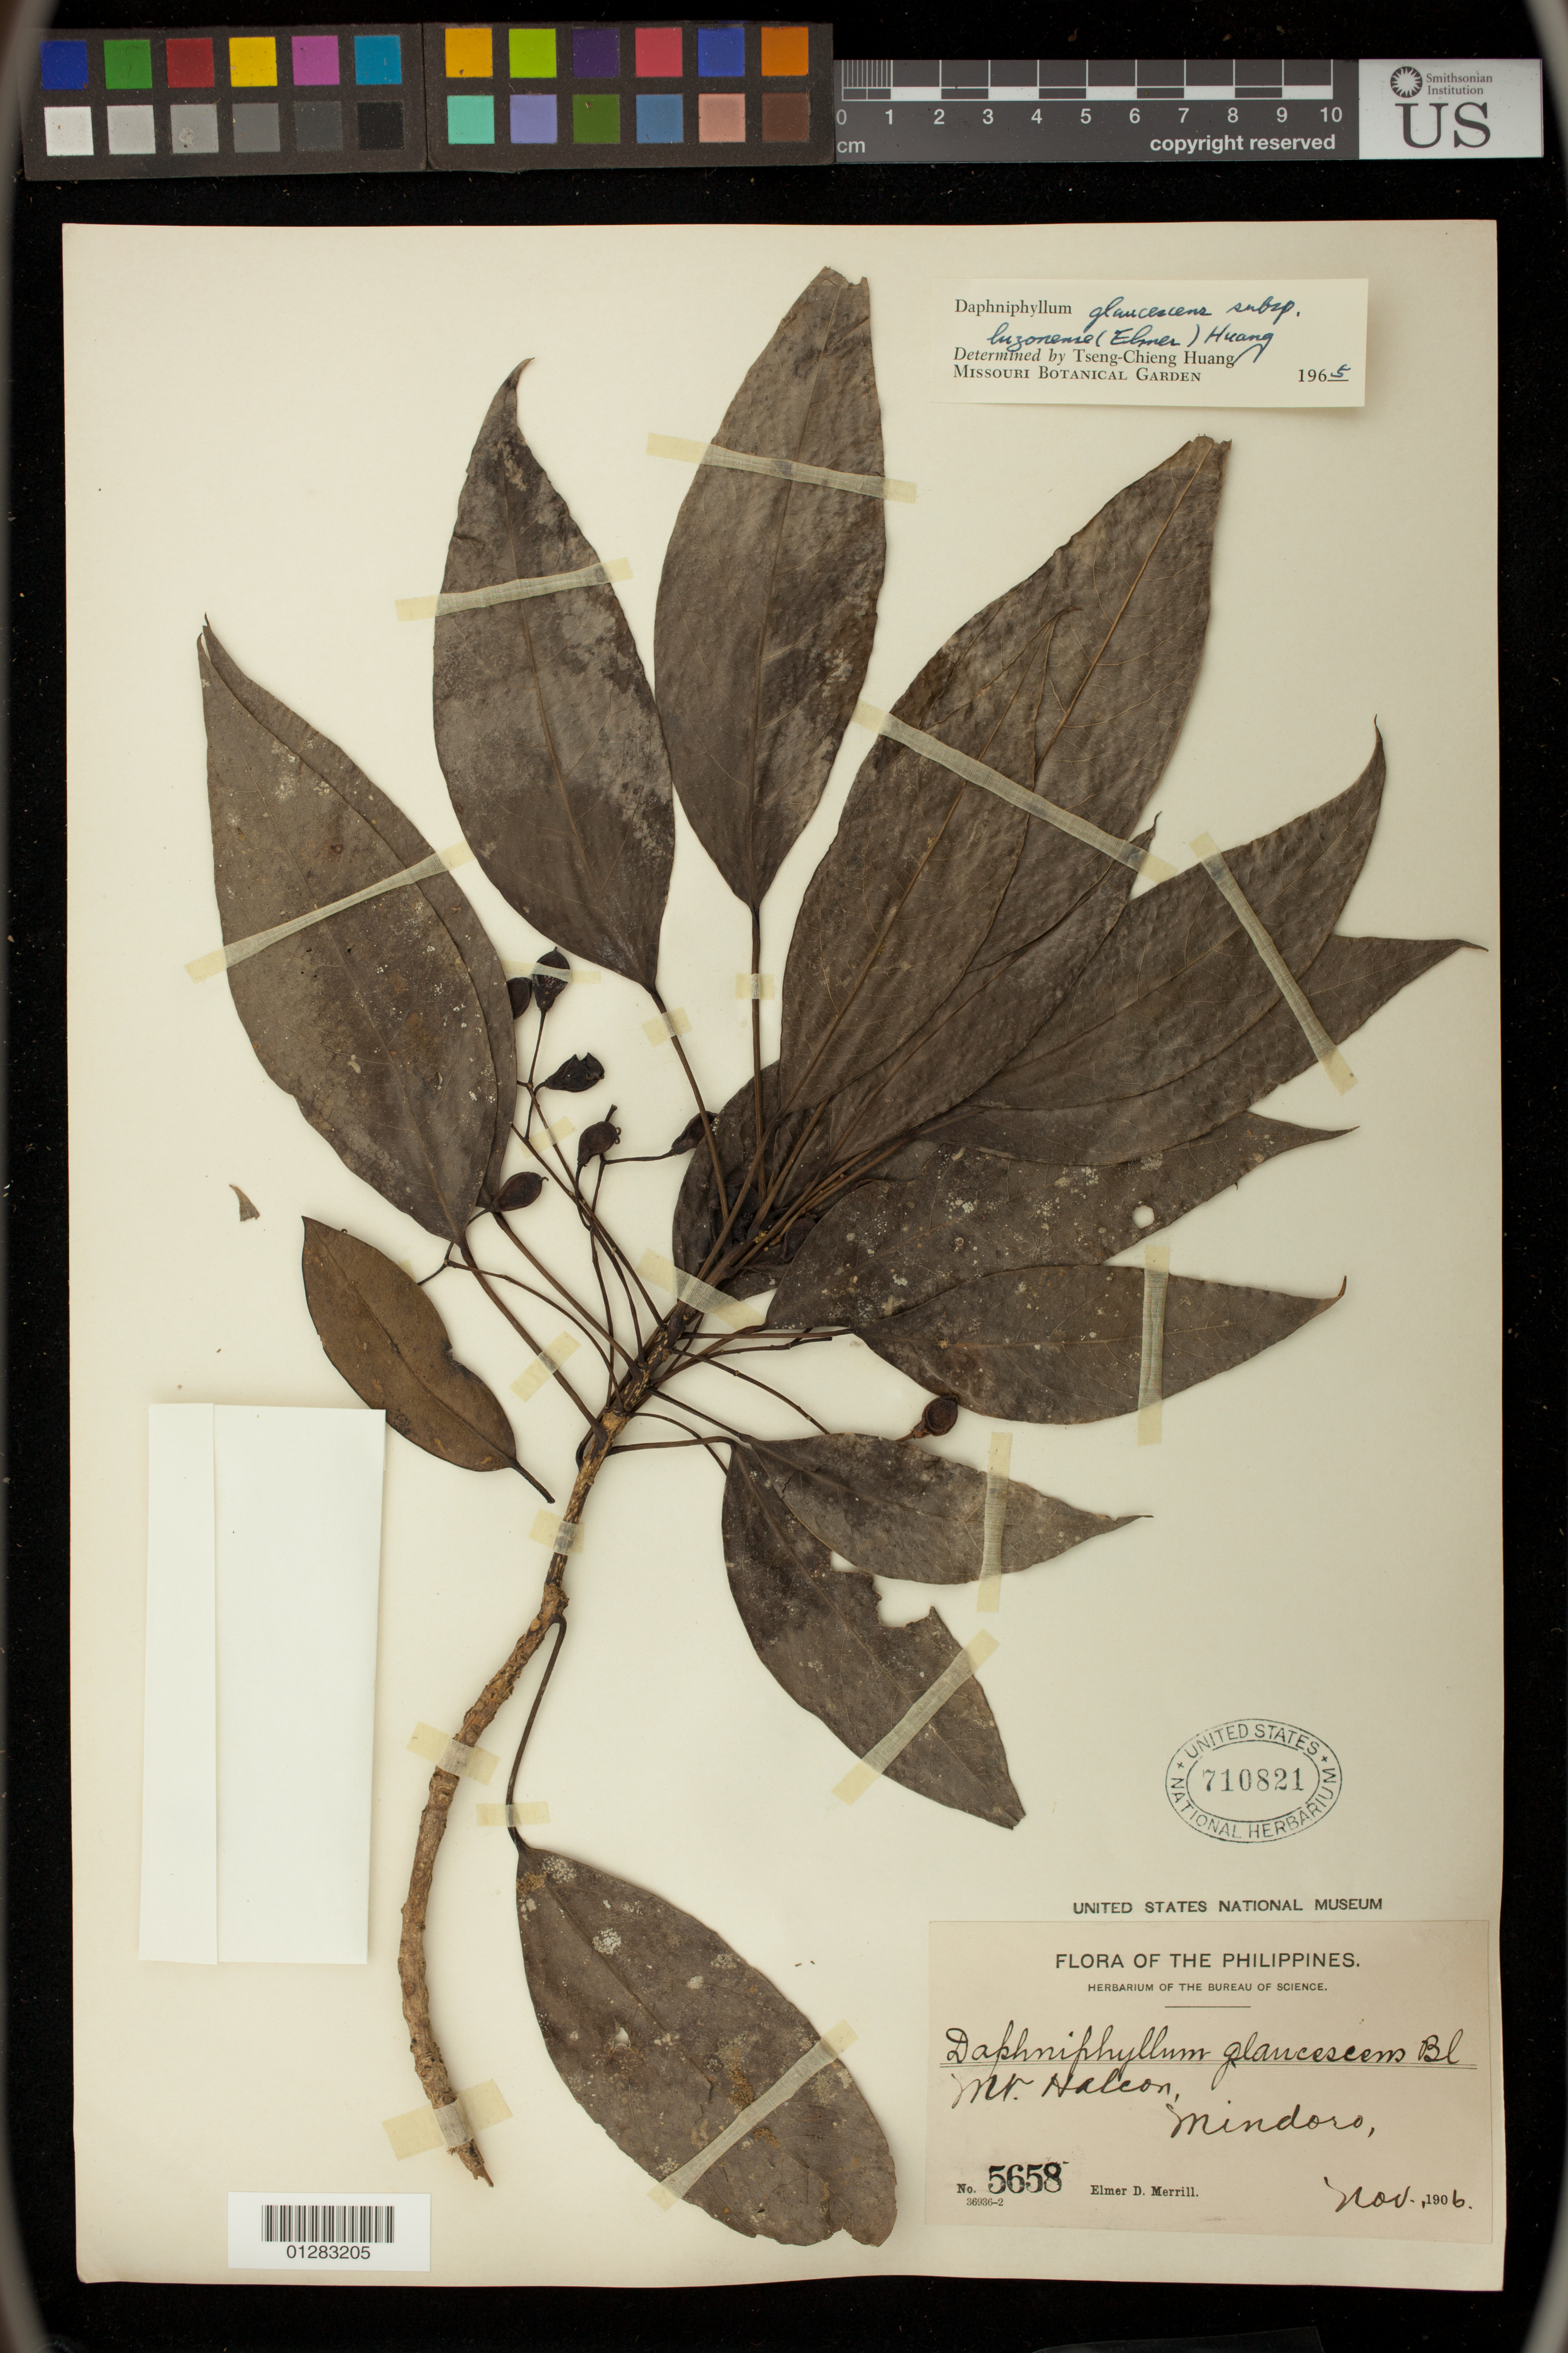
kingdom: Plantae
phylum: Tracheophyta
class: Magnoliopsida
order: Saxifragales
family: Daphniphyllaceae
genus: Daphniphyllum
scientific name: Daphniphyllum glaucescens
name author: Blume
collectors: E. D. Merrill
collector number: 5658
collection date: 1906-11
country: Philippines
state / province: Mimaropa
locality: Mt. Halcon, Mindoro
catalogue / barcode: US 710821